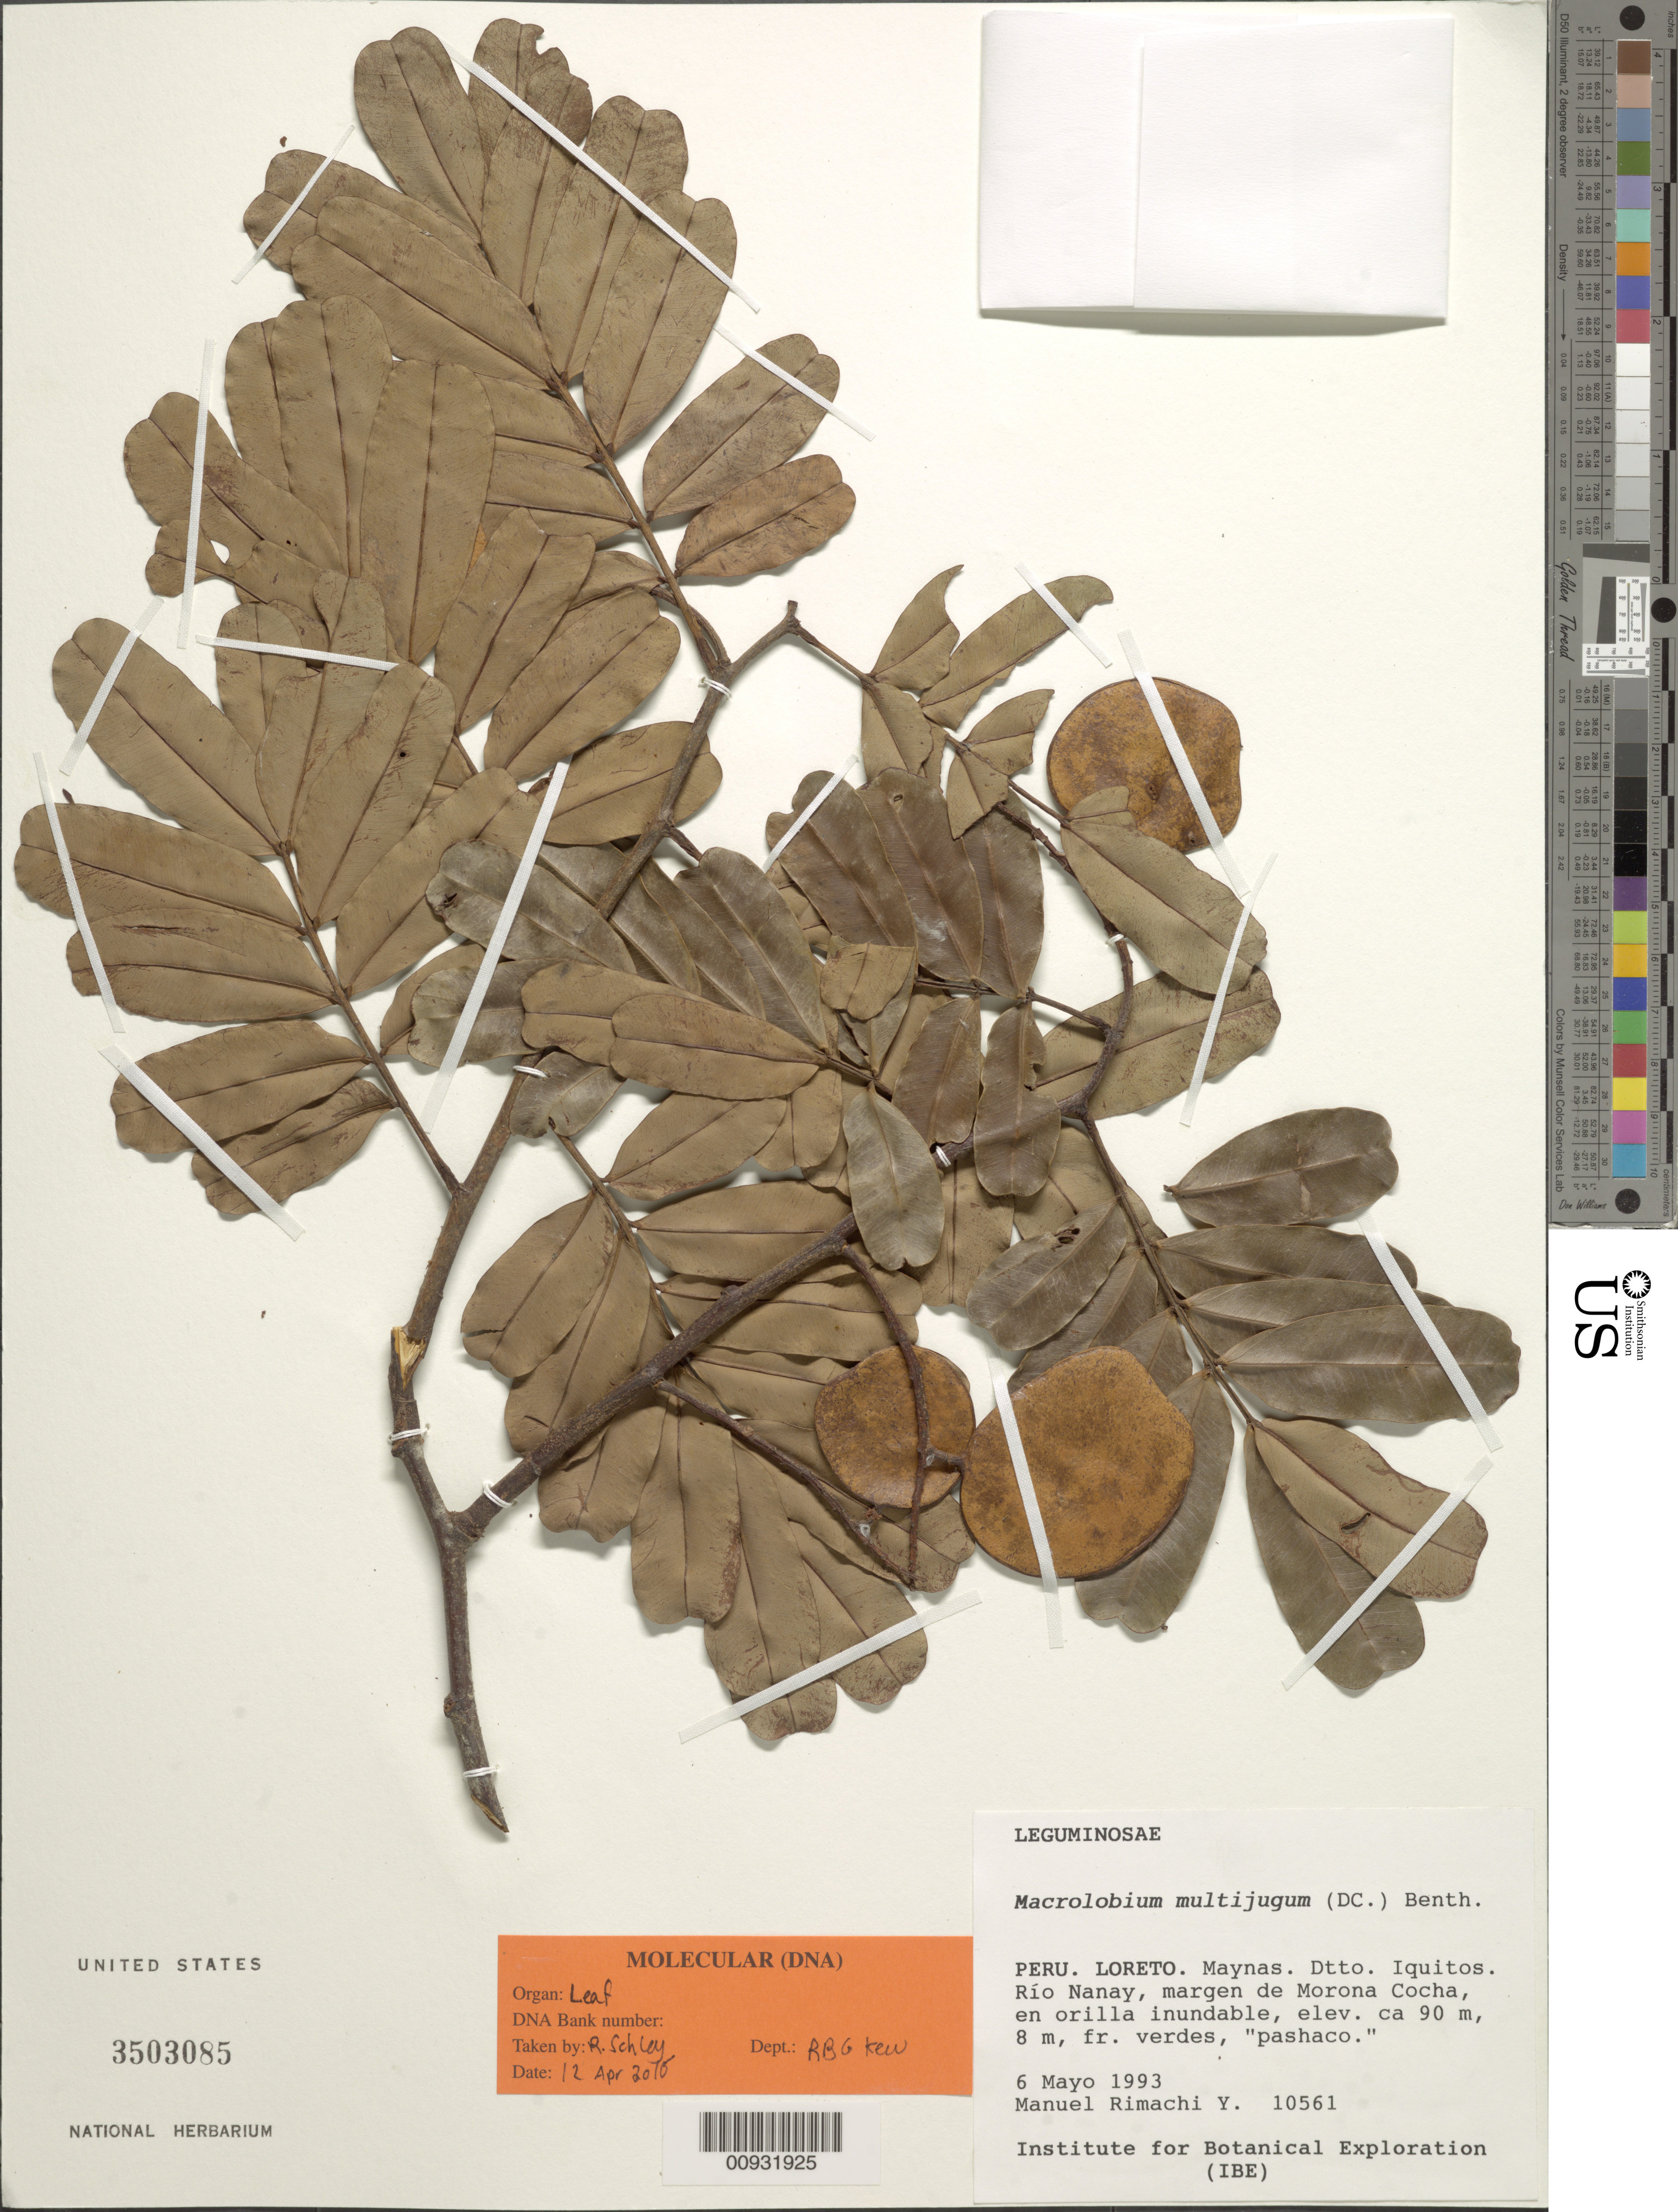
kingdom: Plantae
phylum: Tracheophyta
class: Magnoliopsida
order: Fabales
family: Fabaceae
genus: Macrolobium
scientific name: Macrolobium multijugum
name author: (DC.) Benth.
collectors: M. Rimachi Y.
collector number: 10561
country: Peru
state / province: Loreto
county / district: Maynas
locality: Iquitos, Rio Nanaynear Morana Cocha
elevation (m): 90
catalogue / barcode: US 3503085